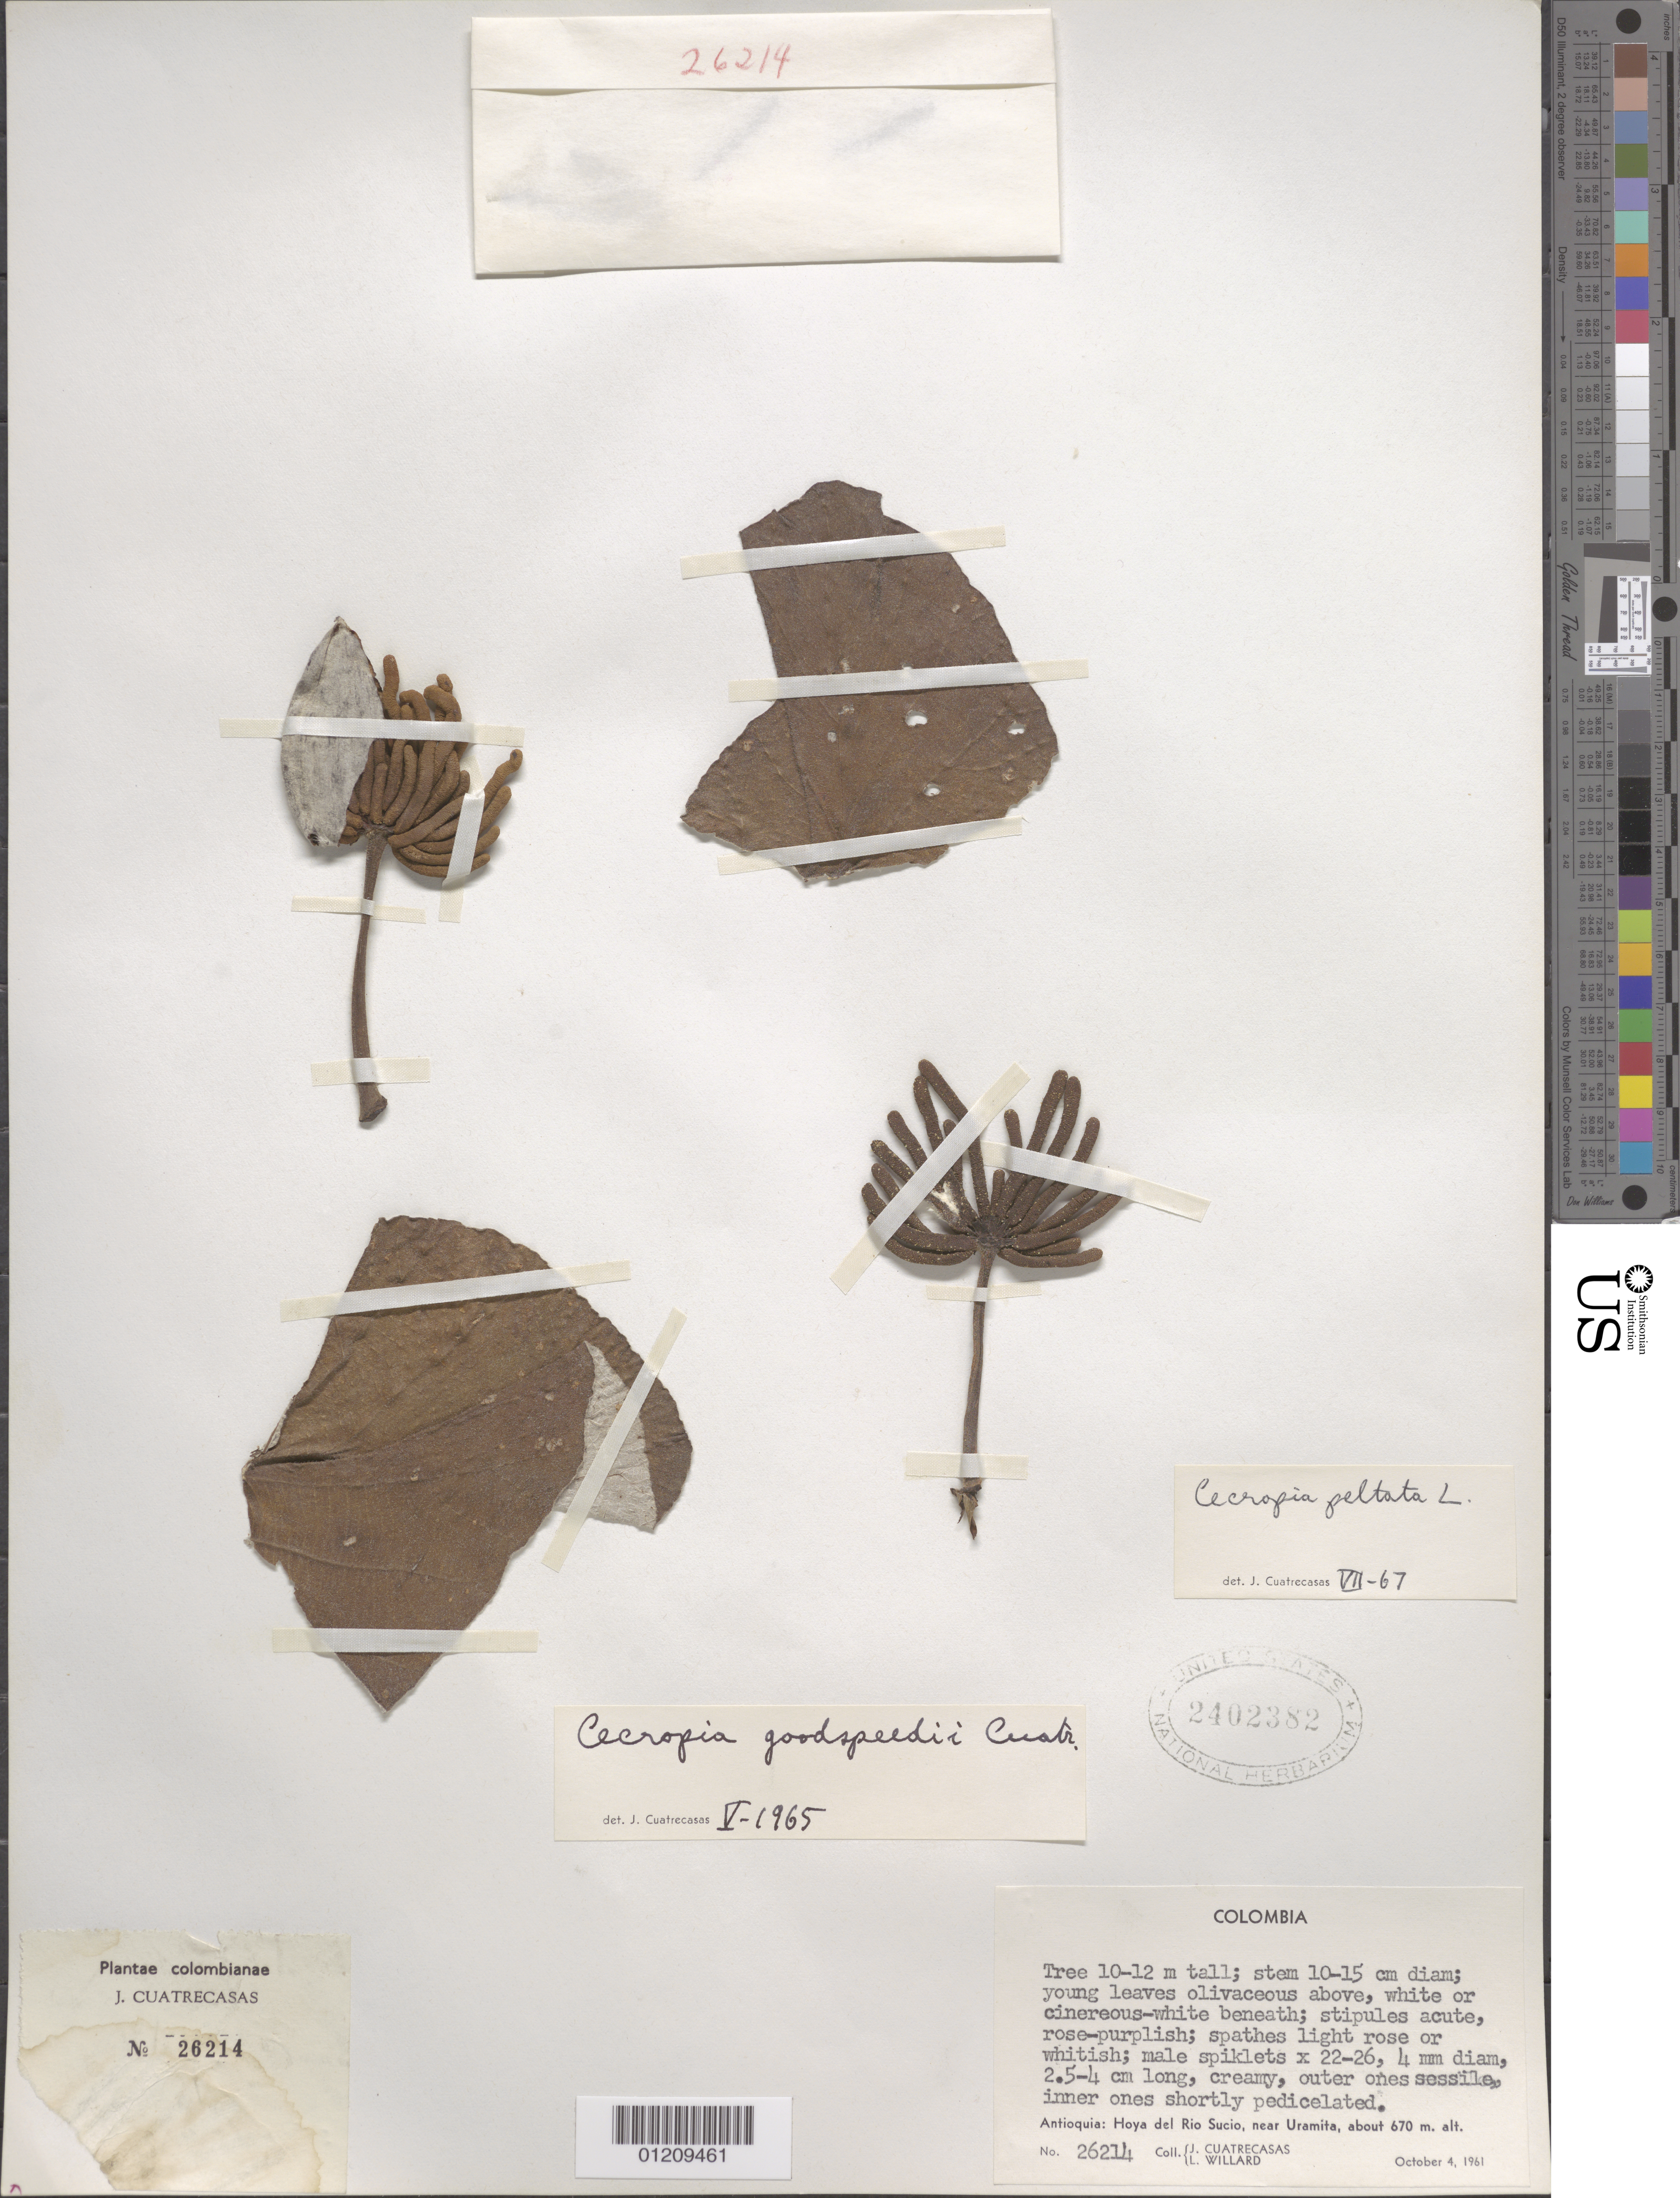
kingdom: Plantae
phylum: Tracheophyta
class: Magnoliopsida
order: Rosales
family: Urticaceae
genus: Cecropia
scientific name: Cecropia peltata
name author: L.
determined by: Cuatrecasas, J.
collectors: J. Cuatrecasas & L. Willard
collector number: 26214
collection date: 1961-10-04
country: Colombia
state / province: Antioquia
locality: Hoya del Rio Sucio, near Uramita.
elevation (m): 670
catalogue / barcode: US 2402382